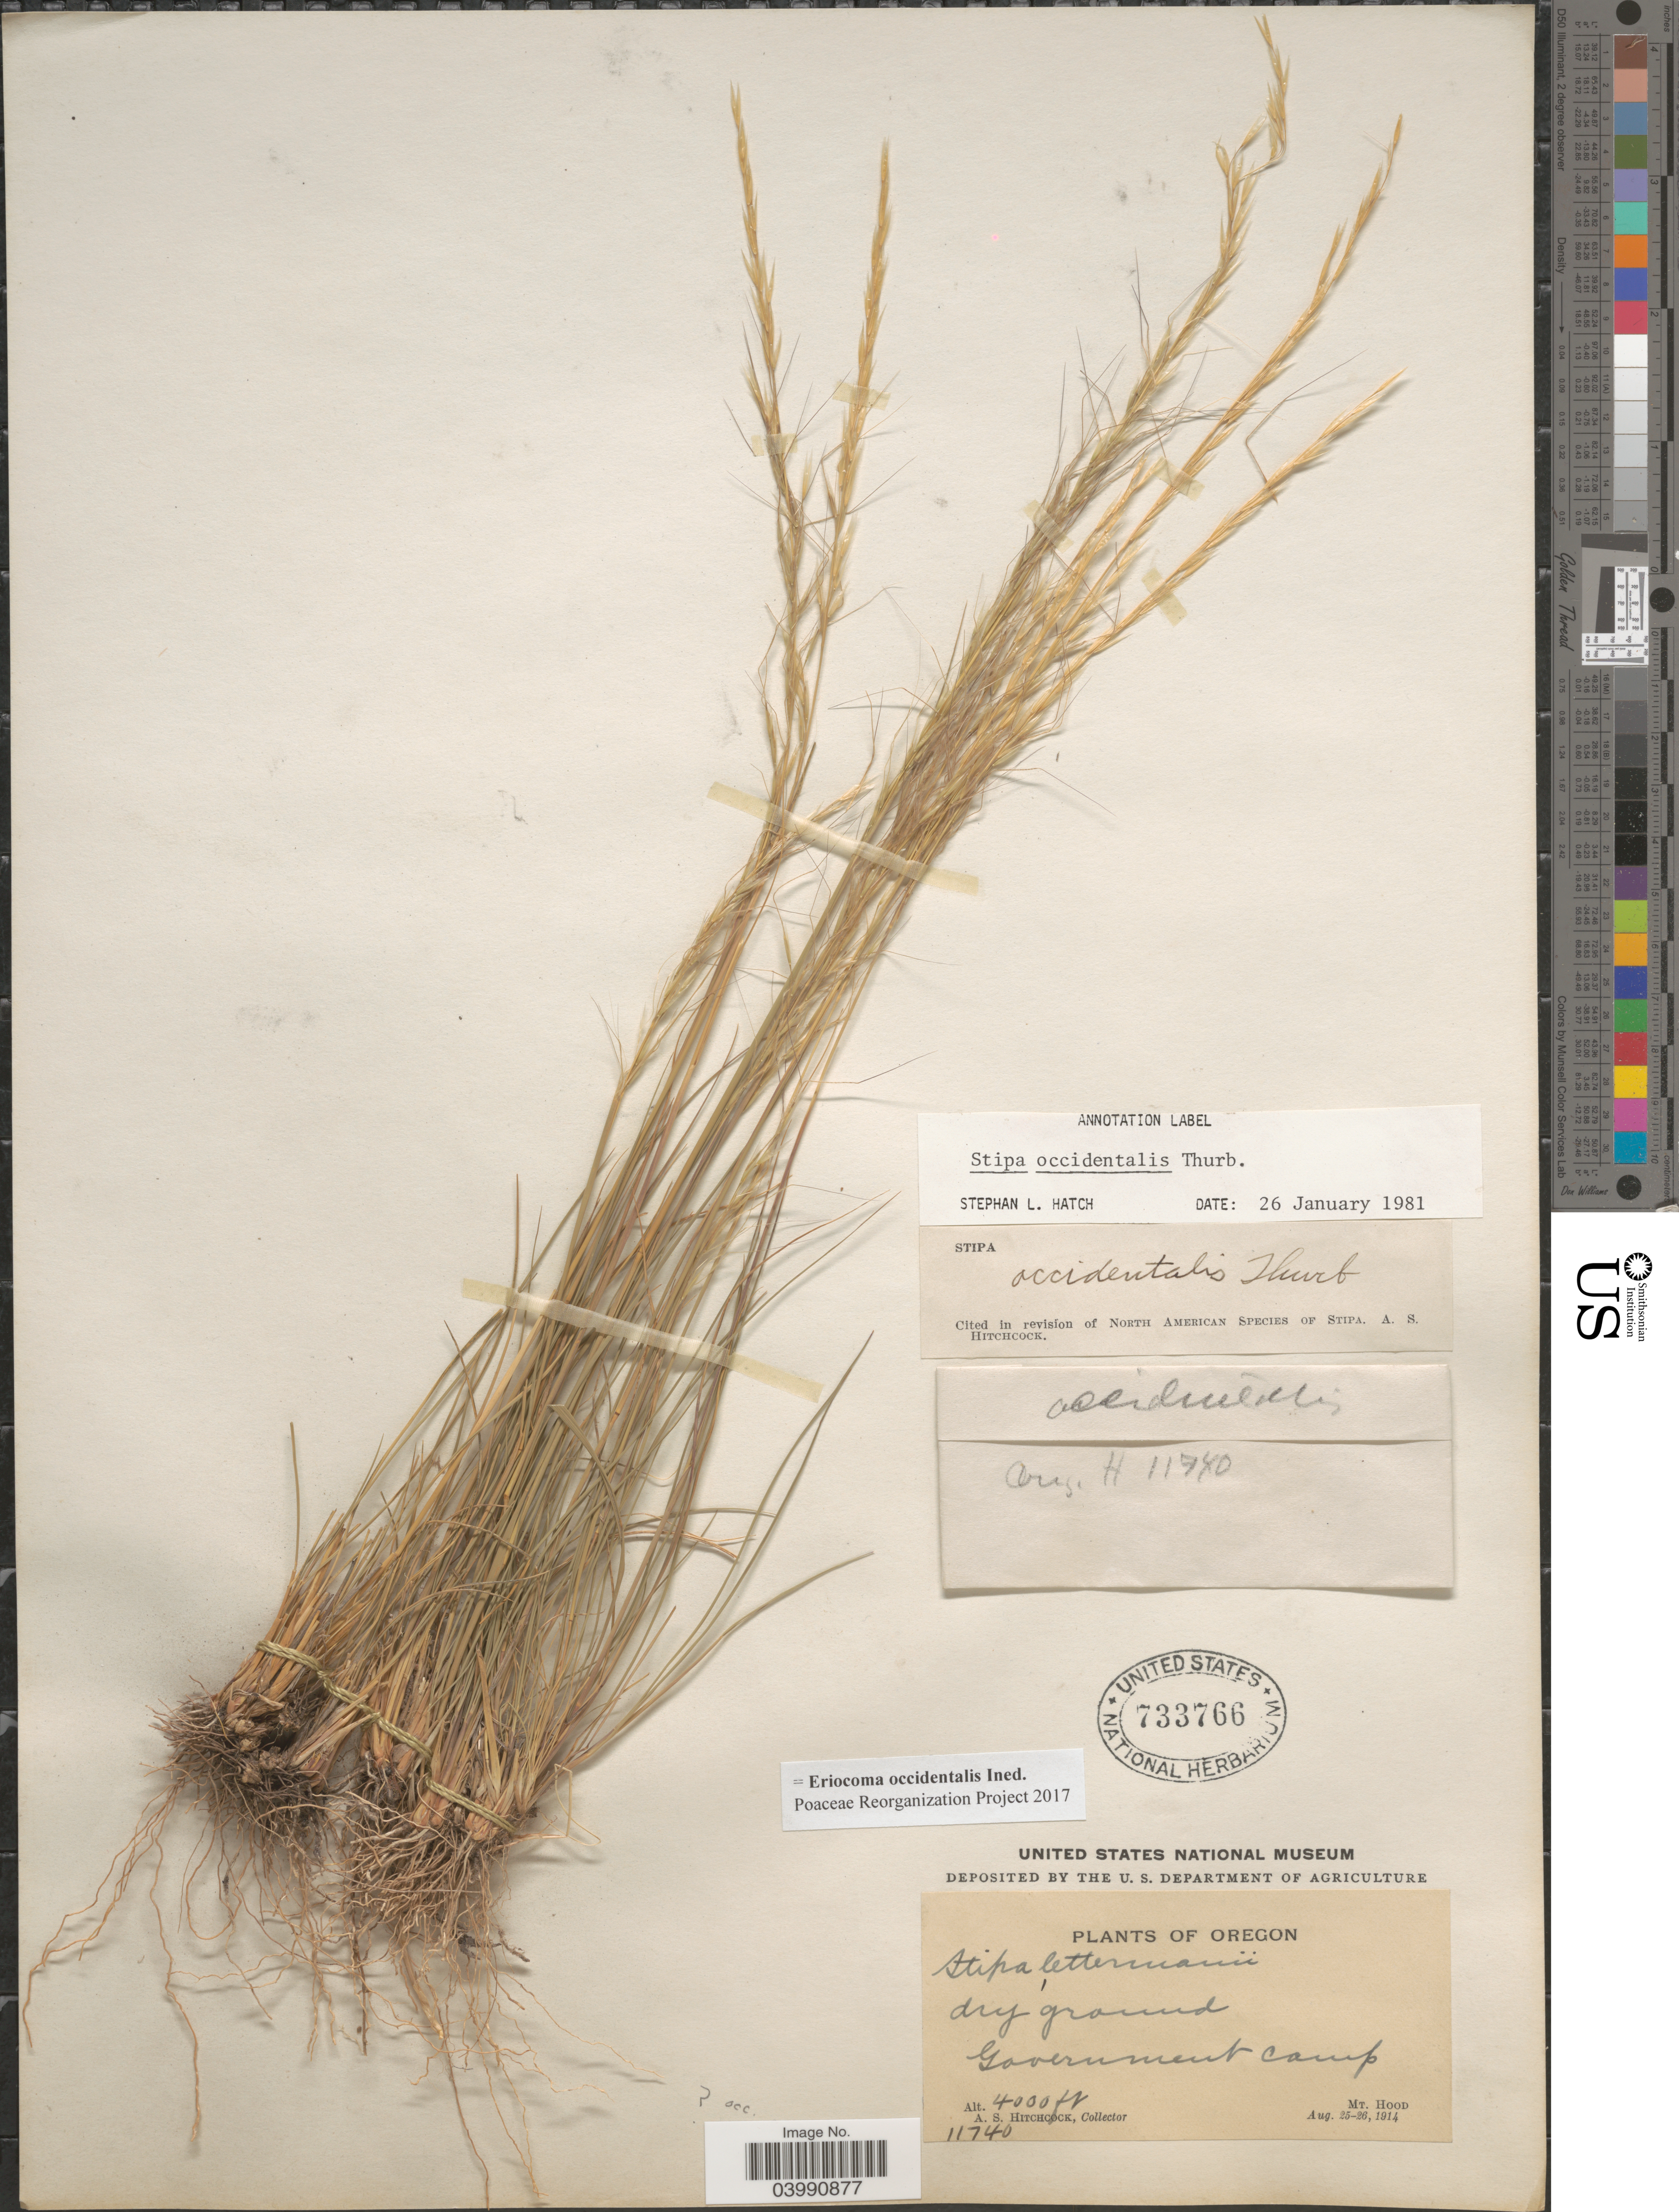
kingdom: Plantae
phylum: Tracheophyta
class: Liliopsida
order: Poales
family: Poaceae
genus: Eriocoma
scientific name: Eriocoma occidentalis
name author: (Thurb. ex S. Watson) Romasch.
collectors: A. S. Hitchcock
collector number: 11740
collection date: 1914-08-25/1914-08-26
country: United States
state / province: Oregon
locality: Government Camp. Mt. Hood.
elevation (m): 1219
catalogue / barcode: US 733766